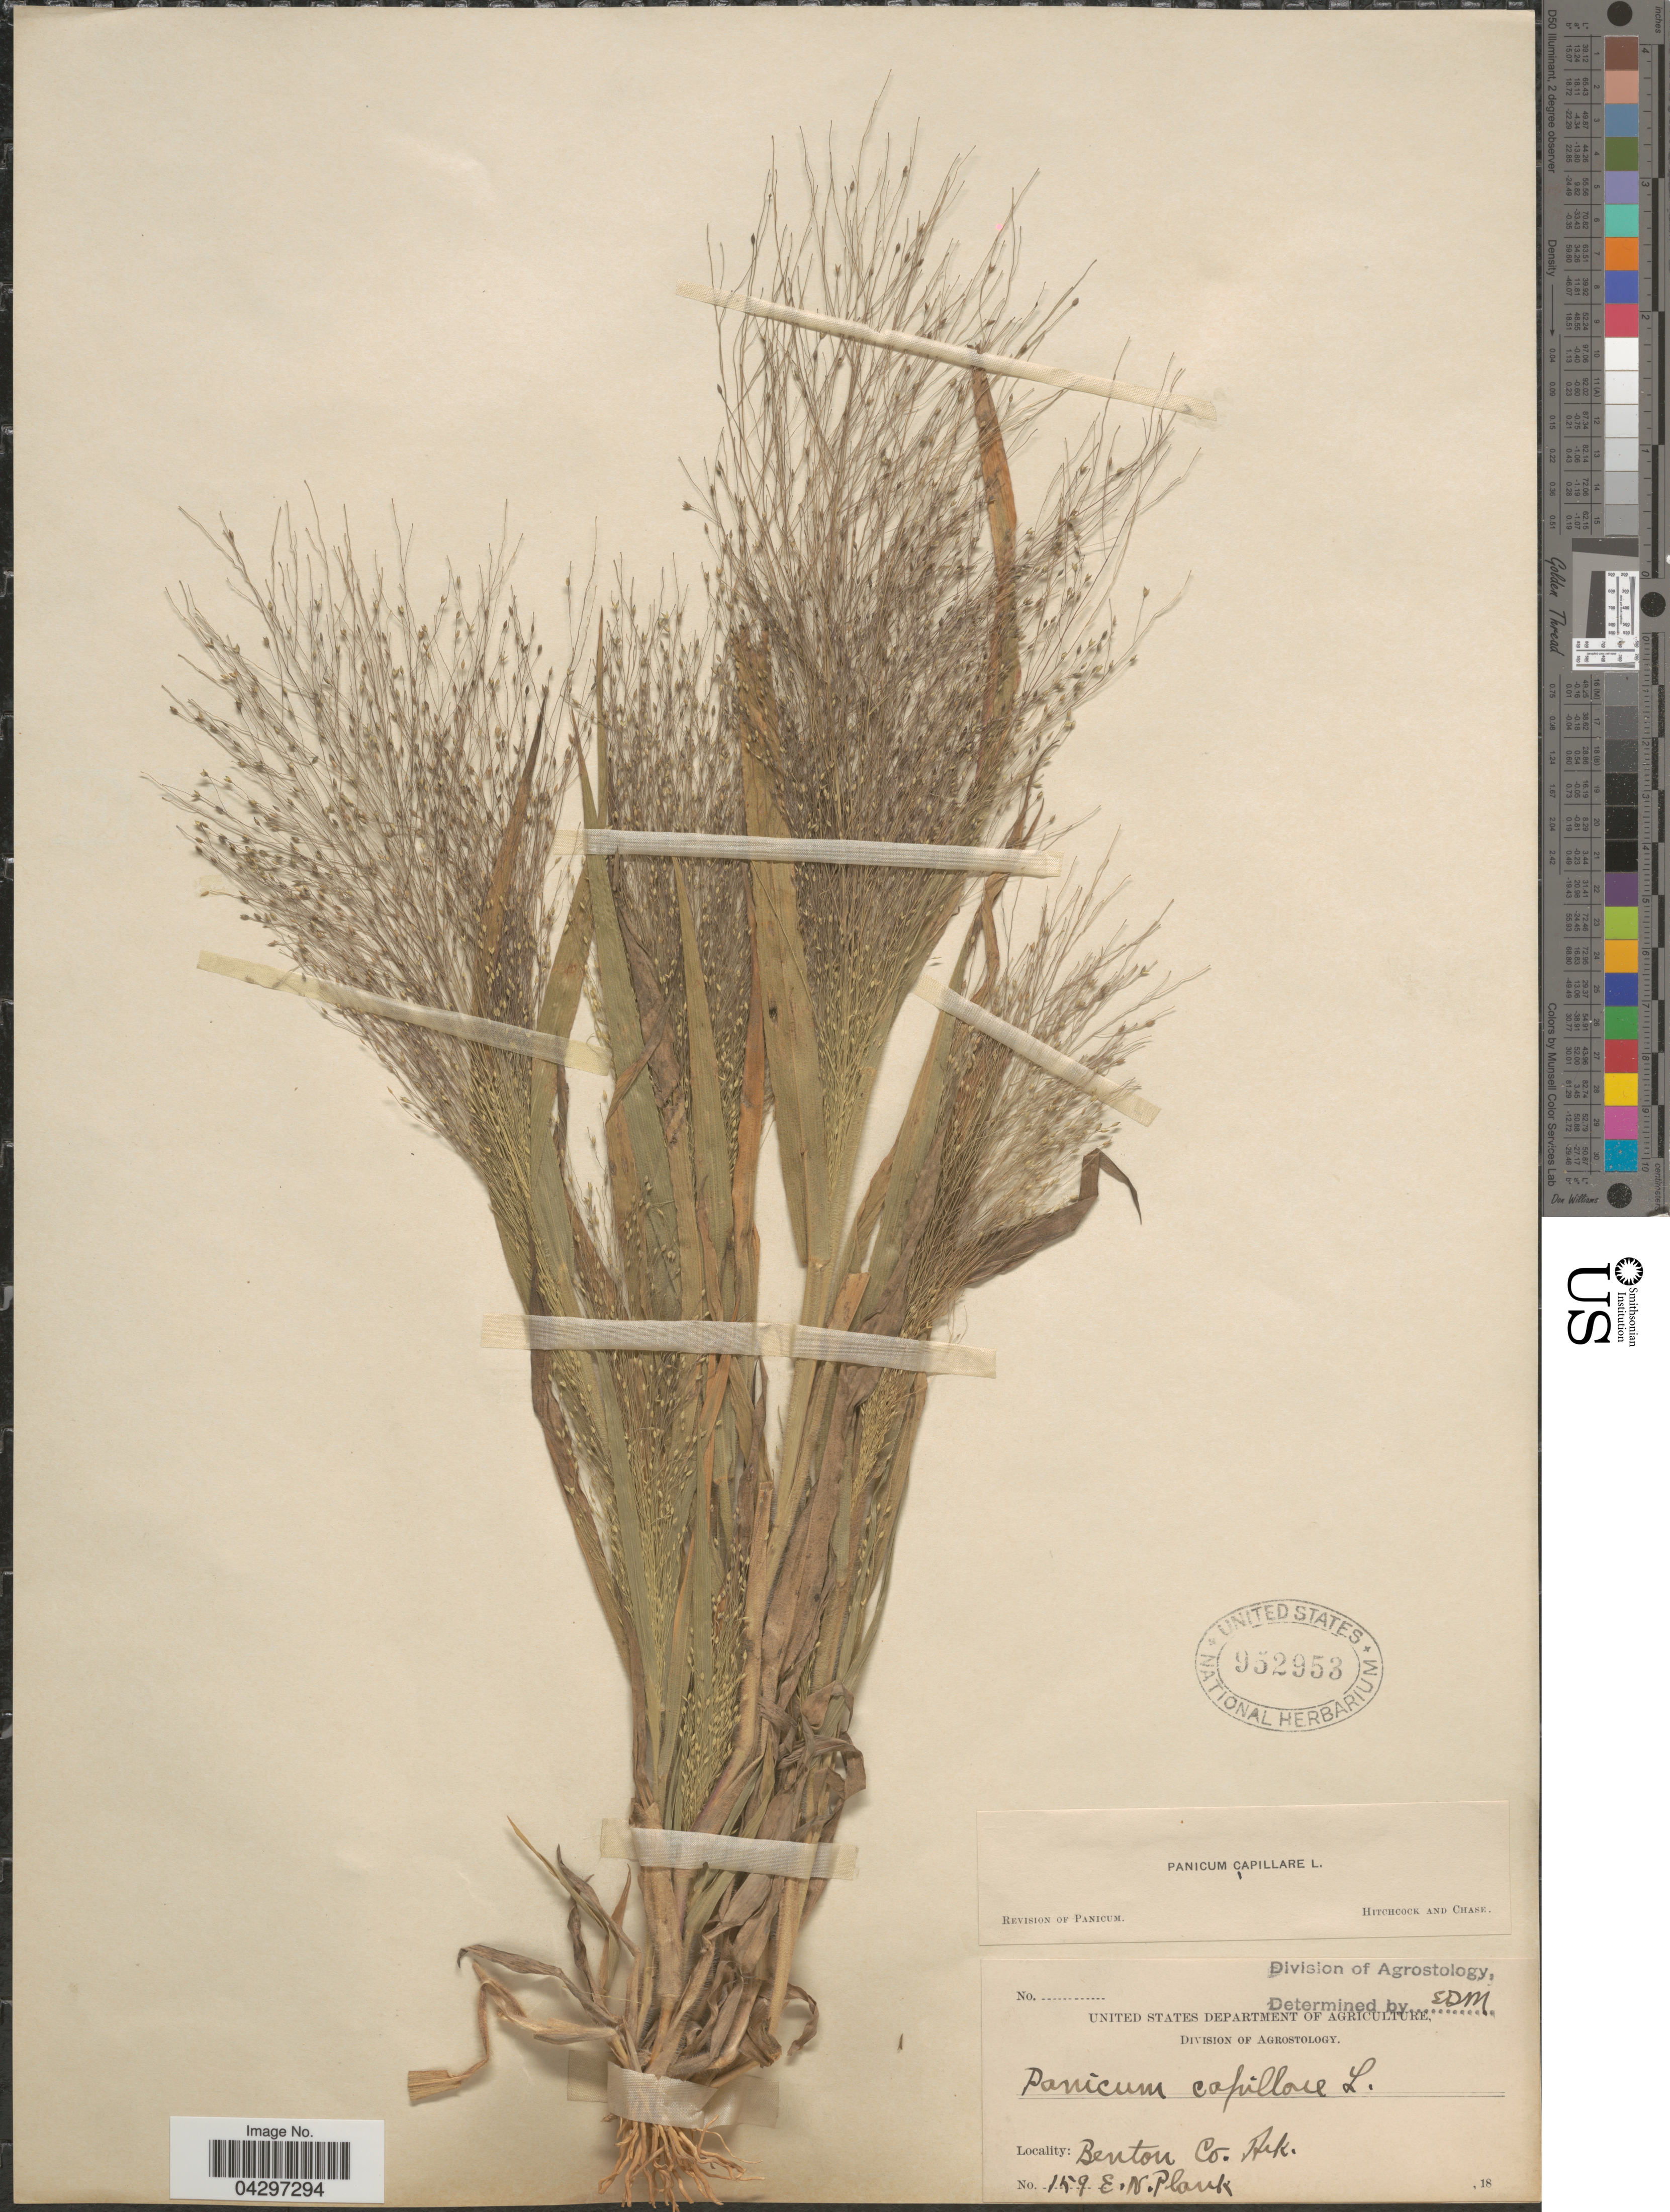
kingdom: Plantae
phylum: Tracheophyta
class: Liliopsida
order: Poales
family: Poaceae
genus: Panicum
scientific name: Panicum capillare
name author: L.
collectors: E. Plank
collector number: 159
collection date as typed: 18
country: United States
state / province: Arkansas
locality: Benton Co.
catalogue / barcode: US 952953